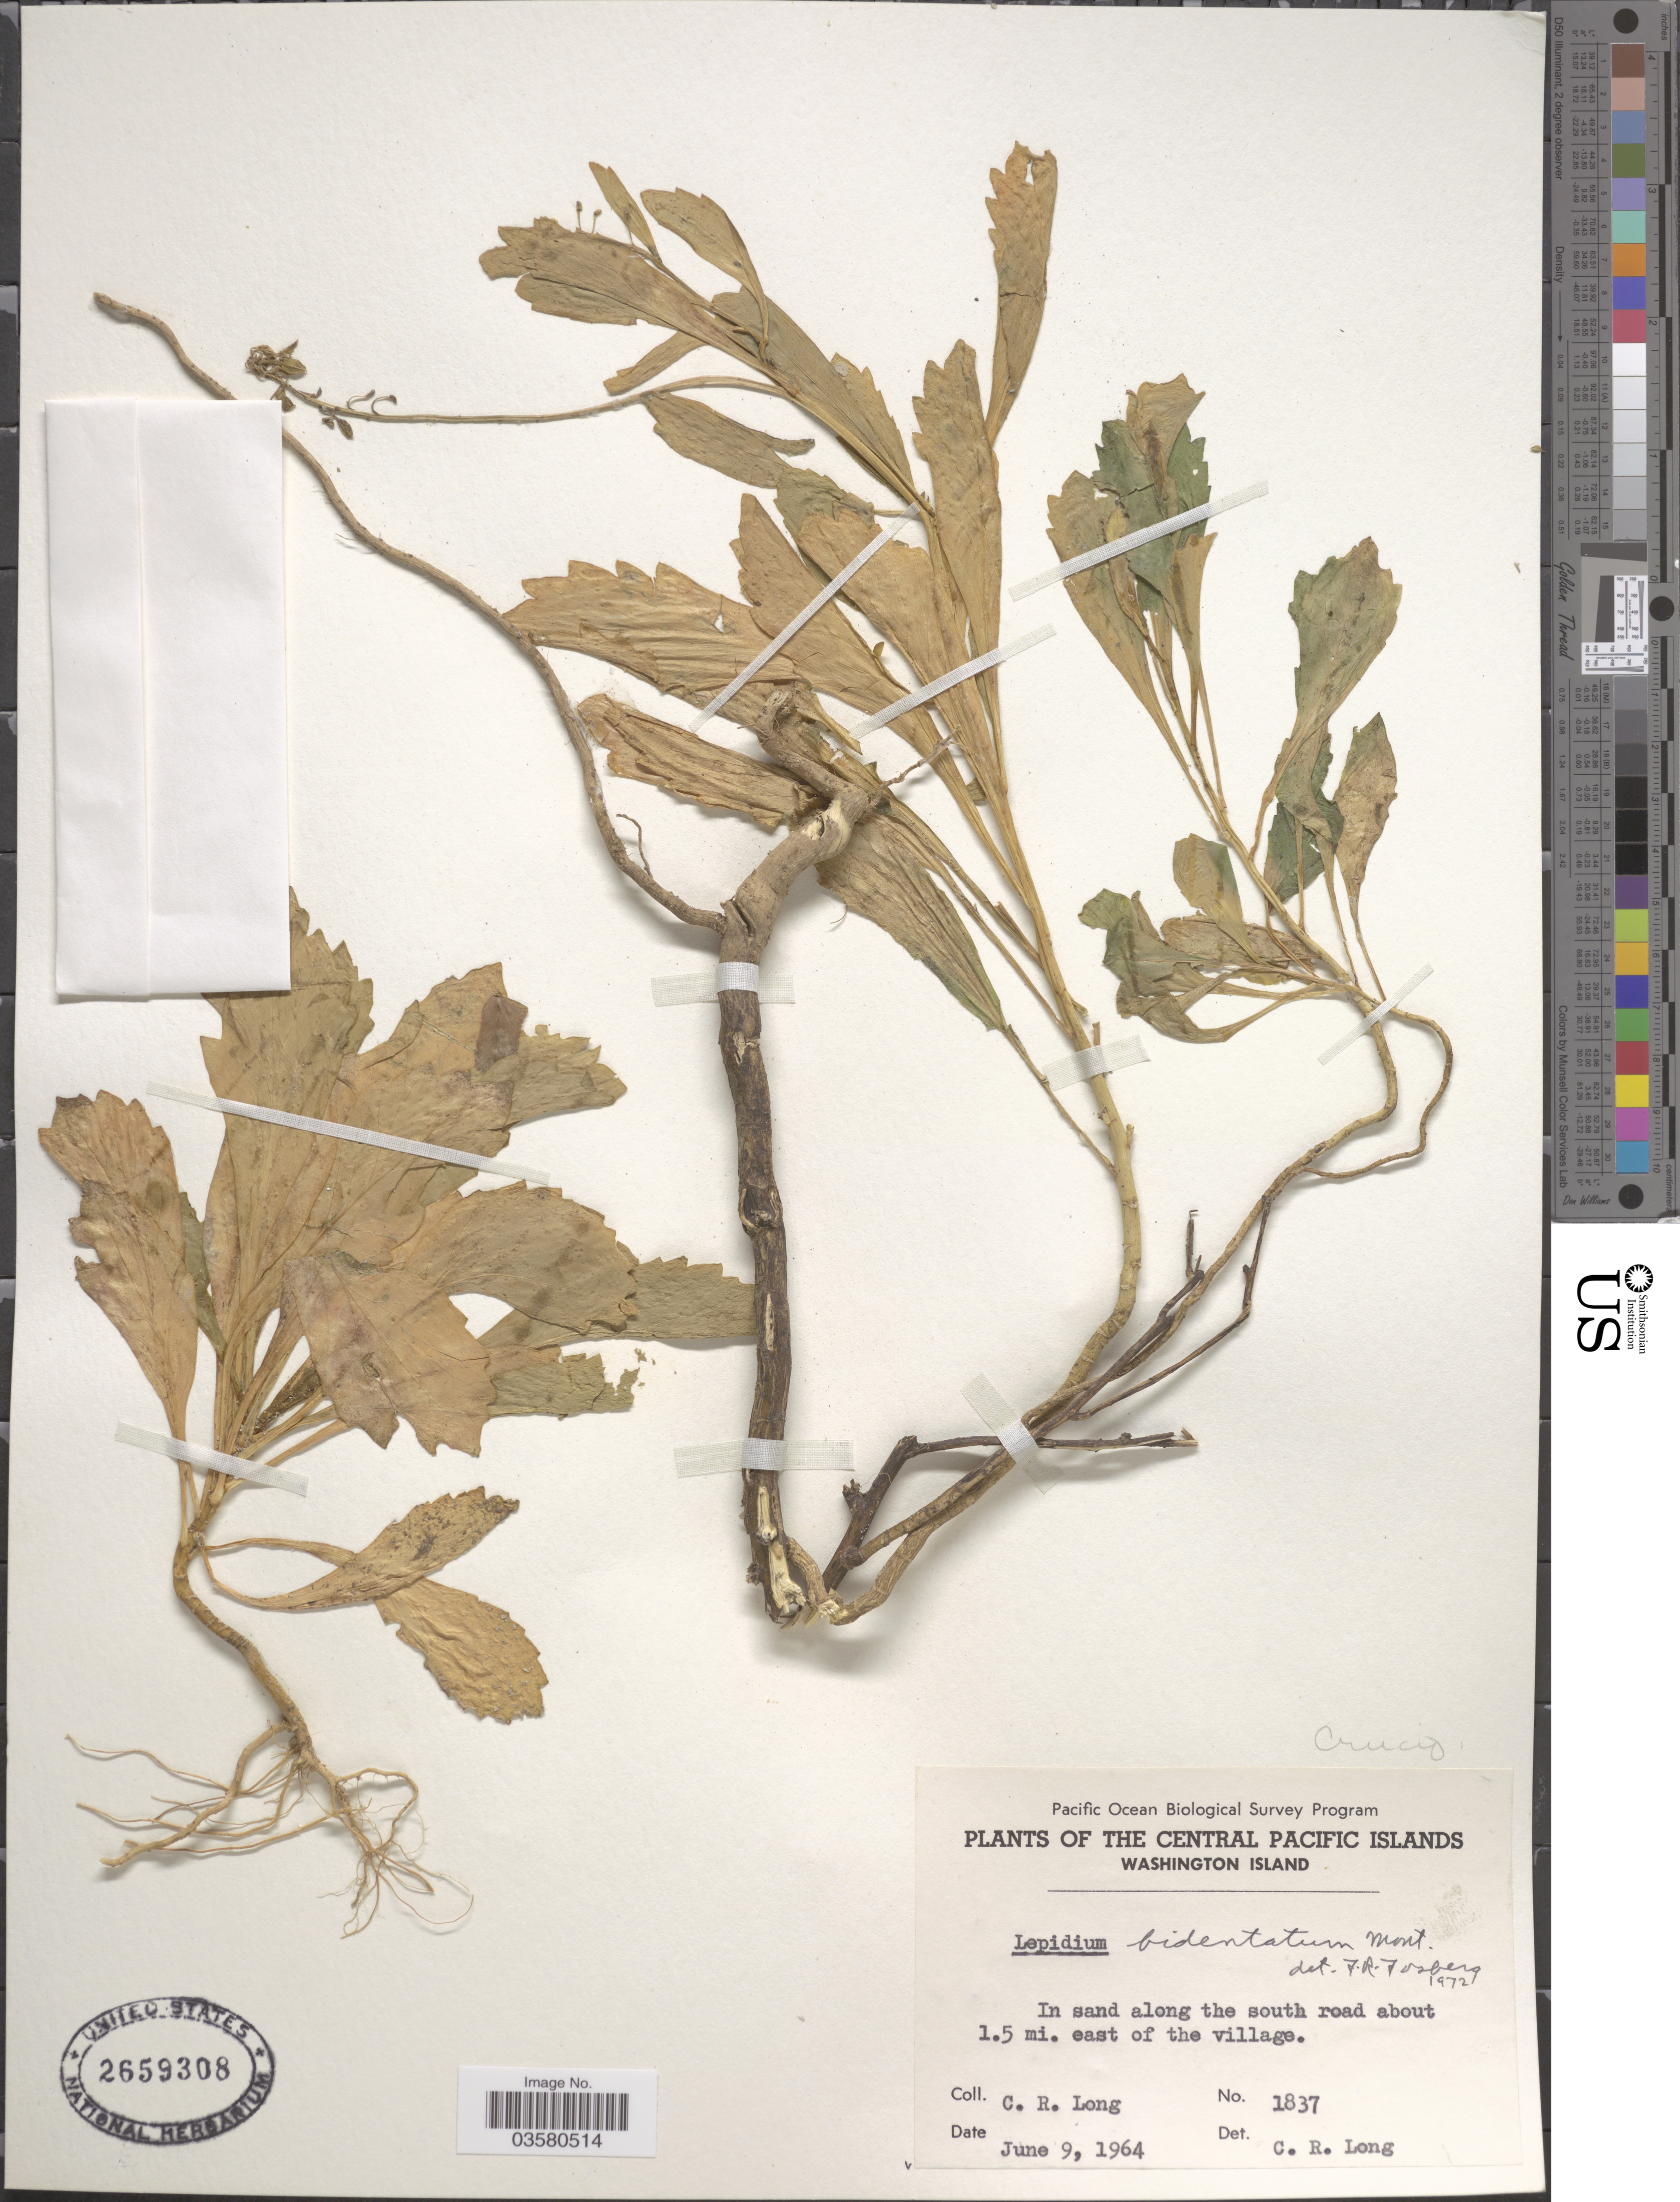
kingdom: Plantae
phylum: Tracheophyta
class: Magnoliopsida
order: Brassicales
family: Brassicaceae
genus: Lepidium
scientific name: Lepidium bidentatum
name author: Montin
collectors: C. R. Long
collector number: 1837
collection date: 1964-06-09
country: Kiribati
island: Teraina [Washington Island]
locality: The Central Pacific Islands. Washington Island. Along the south road about 1.5 mi. east of the village.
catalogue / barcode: US 2959308